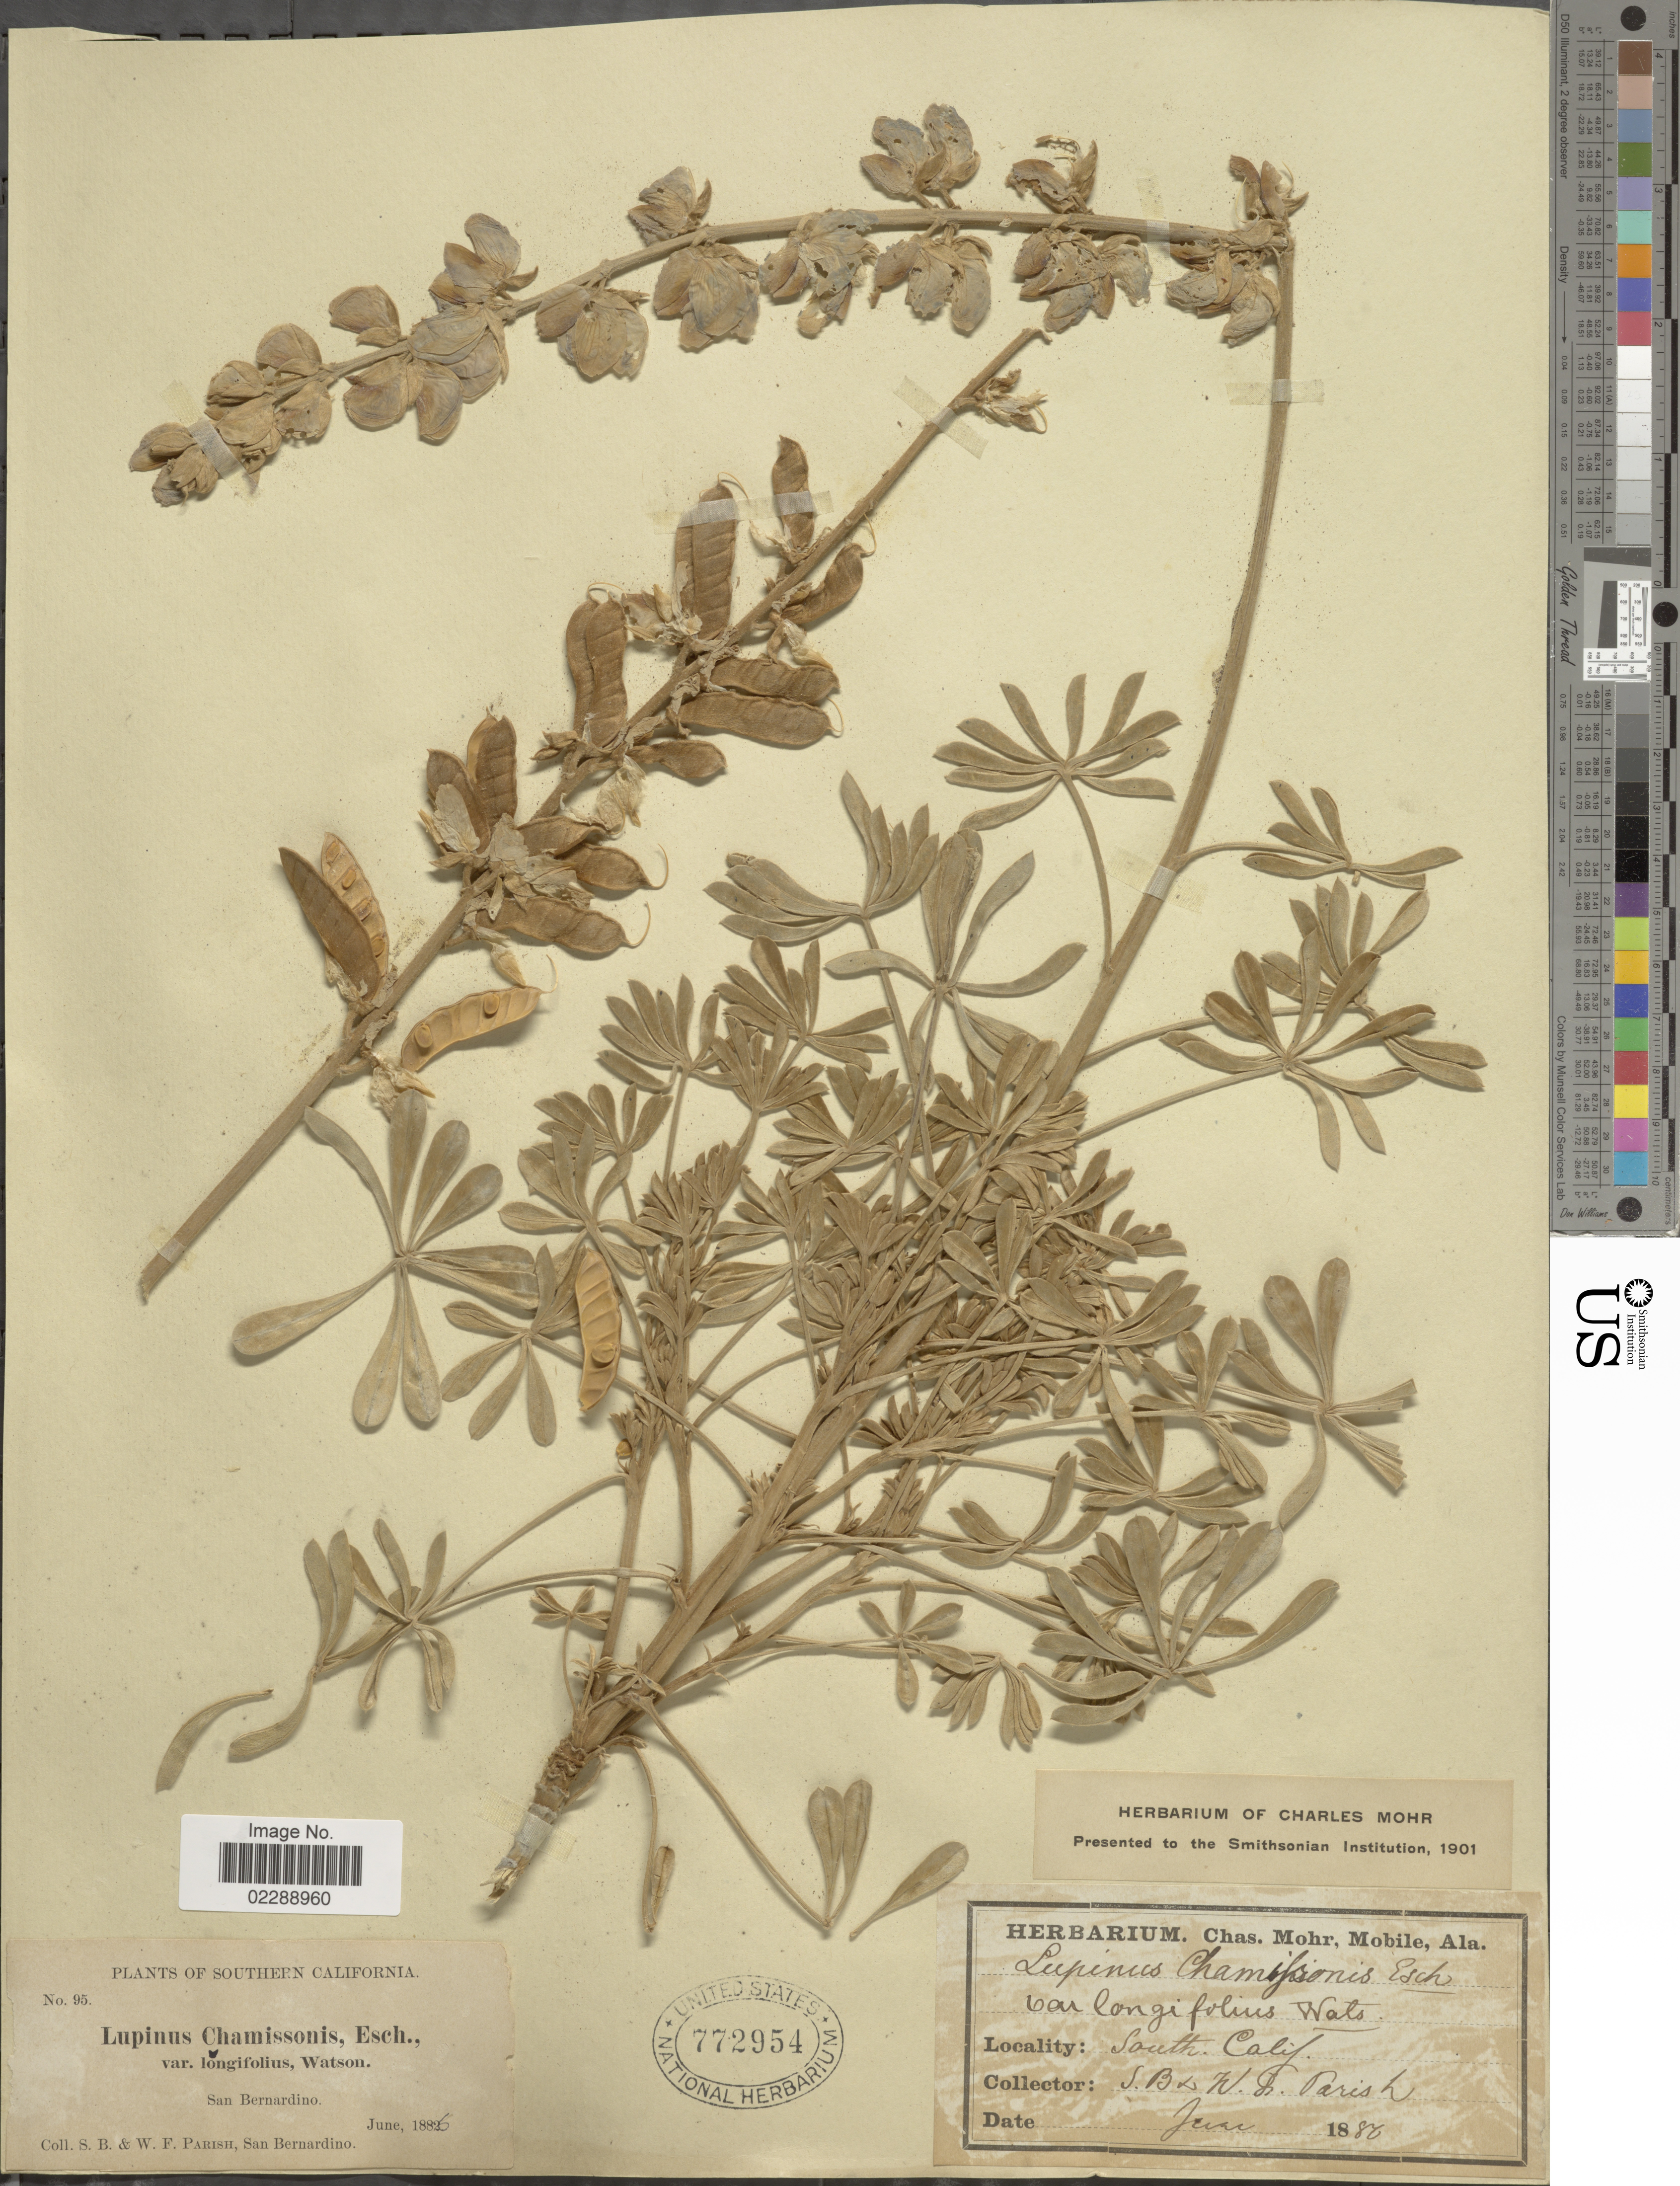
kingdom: Plantae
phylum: Tracheophyta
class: Magnoliopsida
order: Fabales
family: Fabaceae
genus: Lupinus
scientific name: Lupinus sp.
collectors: S. B. Parish & W. F. Parish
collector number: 95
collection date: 1882-06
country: United States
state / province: California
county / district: San Bernardino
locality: Southern Californoa, San Bernardino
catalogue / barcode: US 772954